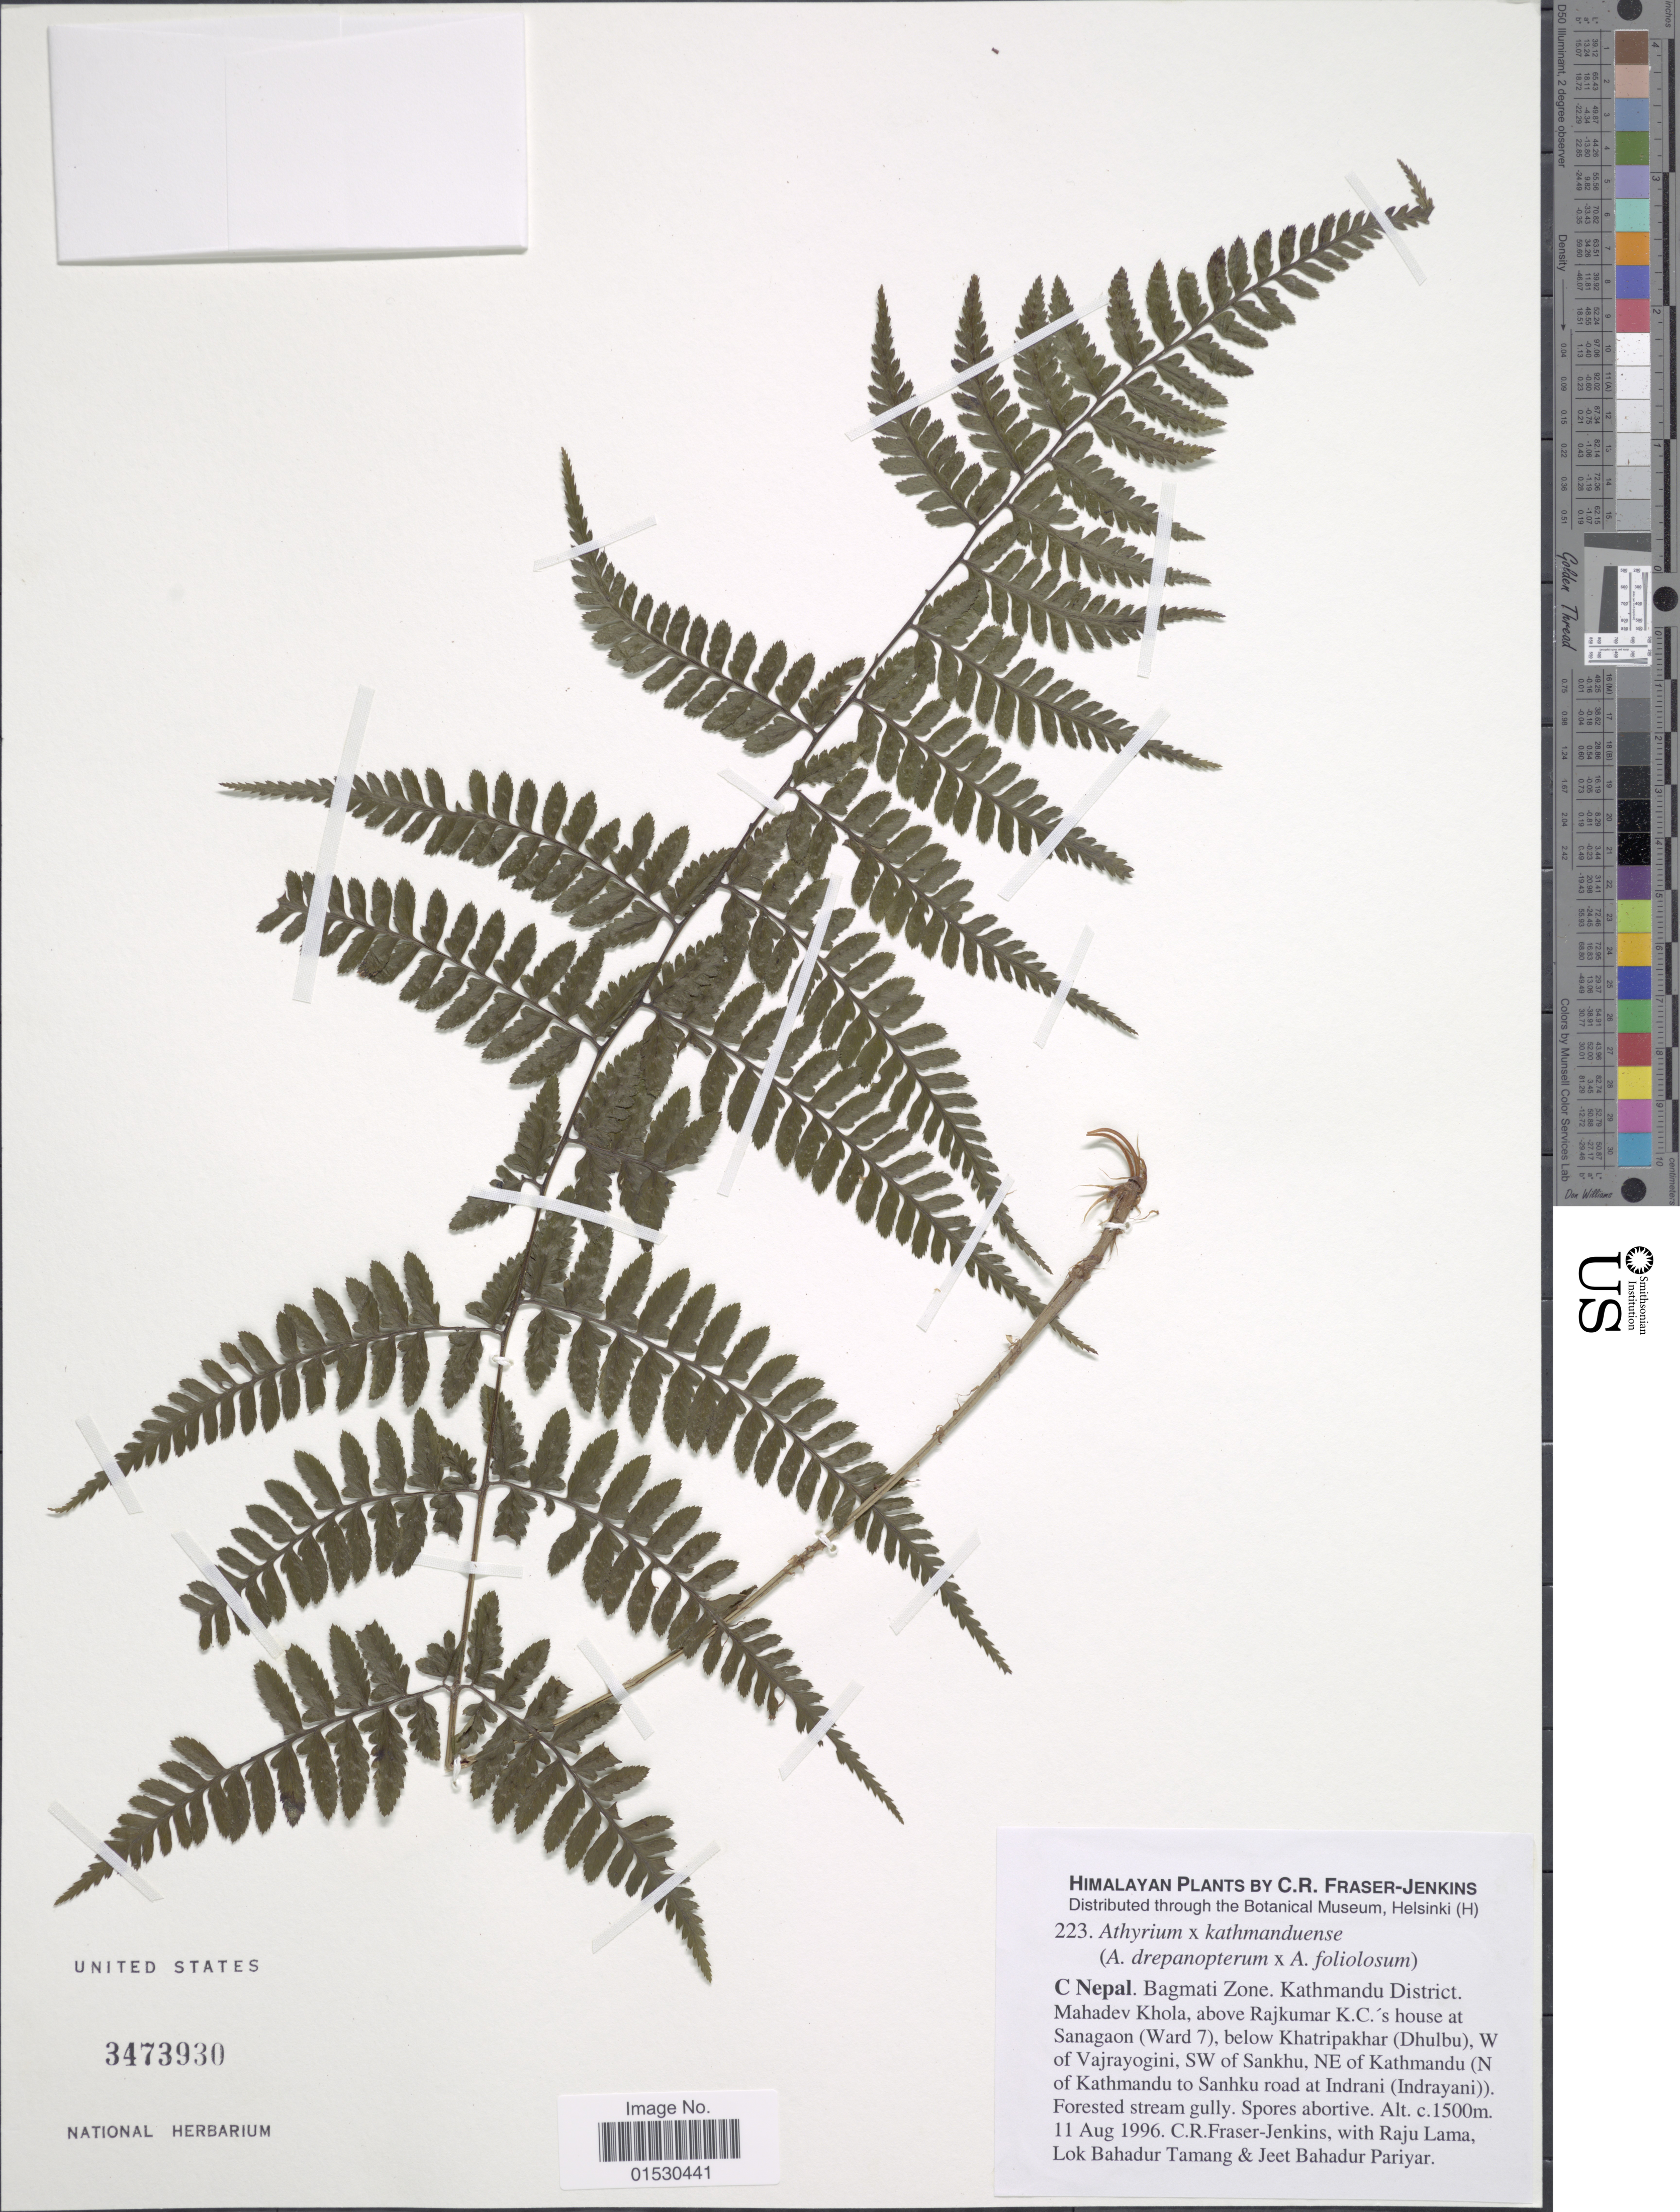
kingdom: Plantae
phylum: Tracheophyta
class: Polypodiopsida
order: Polypodiales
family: Athyriaceae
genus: Athyrium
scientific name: Athyrium x kathmanduense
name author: Fraser-Jenk.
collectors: C. R. Fraser-Jenkins, R. Lama, L. Tamang & J. Pariyar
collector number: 223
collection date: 1996-08-11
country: Nepal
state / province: Bagmati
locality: C Nepal, Bagmati Zone. Kathmandu District. Mahadev Khola, above Rajkumar K.C.'s house at Sanagon (Ward 7), below Khatripakhar (Dhulbu), W of Vajrayogini, SW of Sankhu, NE of Kathmandu (N of Kathmandu to Sankhu road at Indrani (Indrayani) Forested stream-gully. Spores abortive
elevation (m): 1500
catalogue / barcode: US 3473930